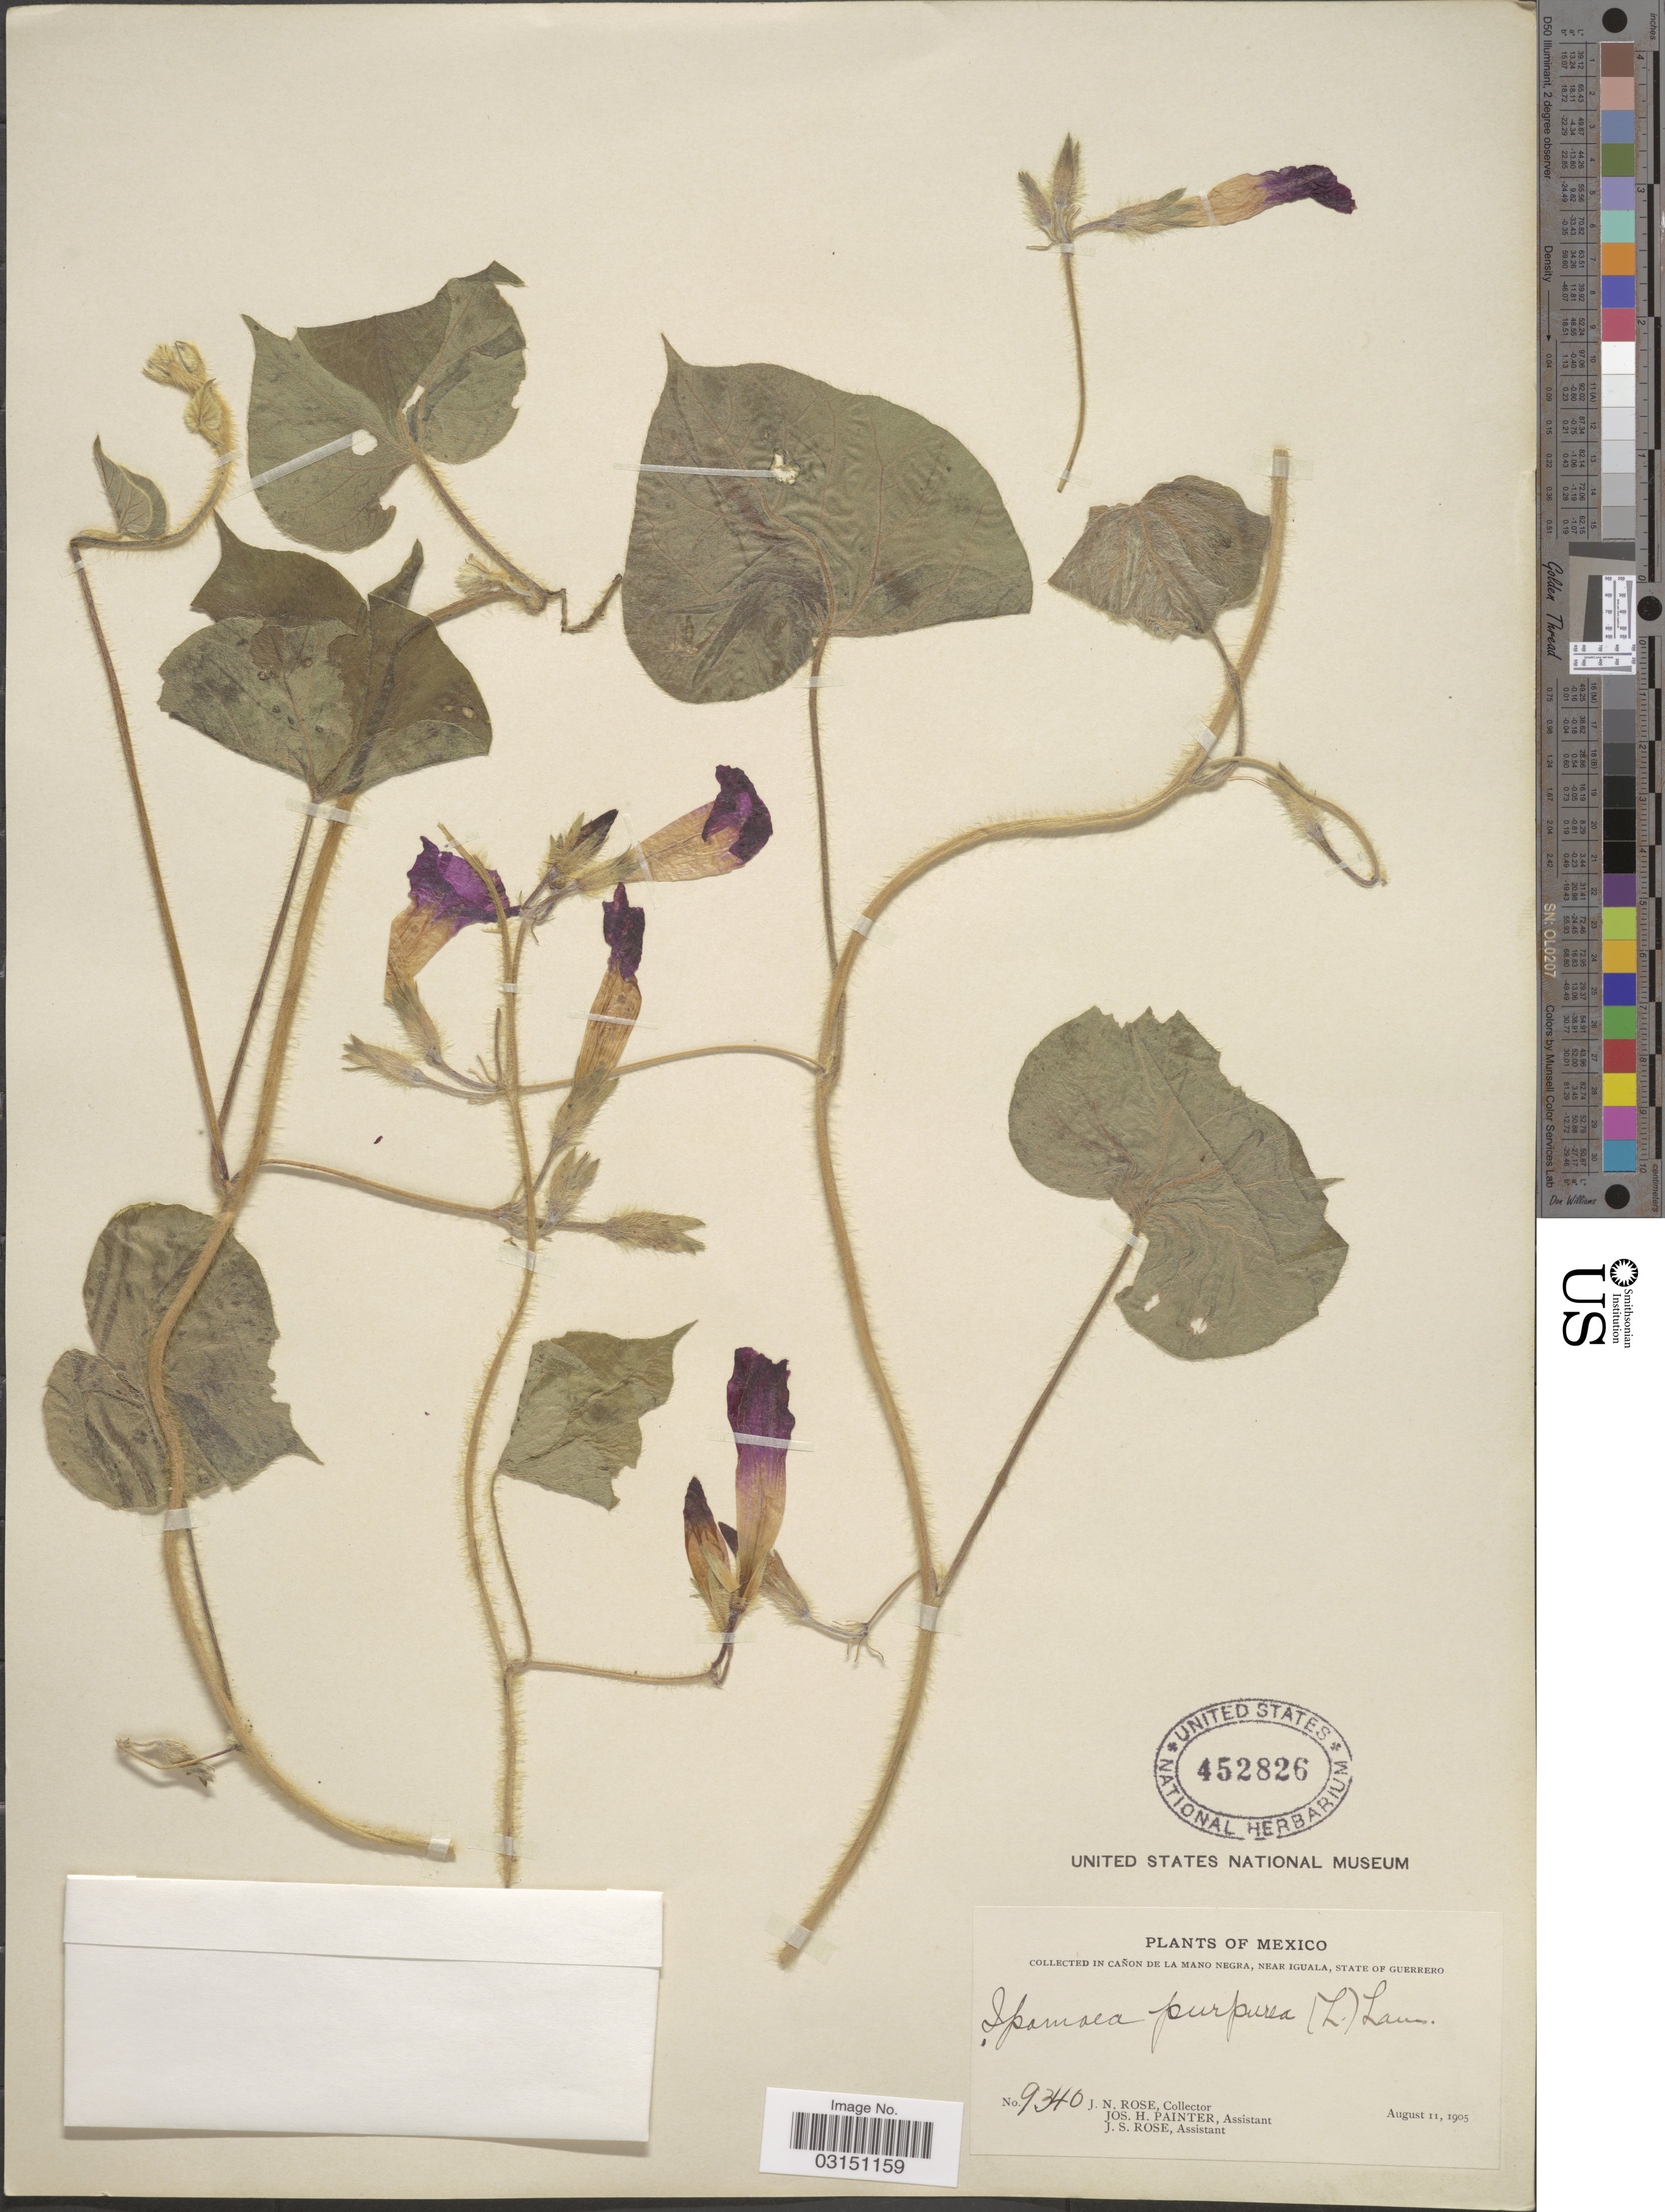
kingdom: Plantae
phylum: Tracheophyta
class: Magnoliopsida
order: Solanales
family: Convolvulaceae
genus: Ipomoea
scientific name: Ipomoea purpurea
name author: (L.) Roth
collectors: J. N. Rose, J. H. Painter & J. S. Rose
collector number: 9340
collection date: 1905-08-11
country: Mexico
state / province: Guerrero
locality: In cañon de La Mano Negra, near Iguala.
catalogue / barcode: US 452826